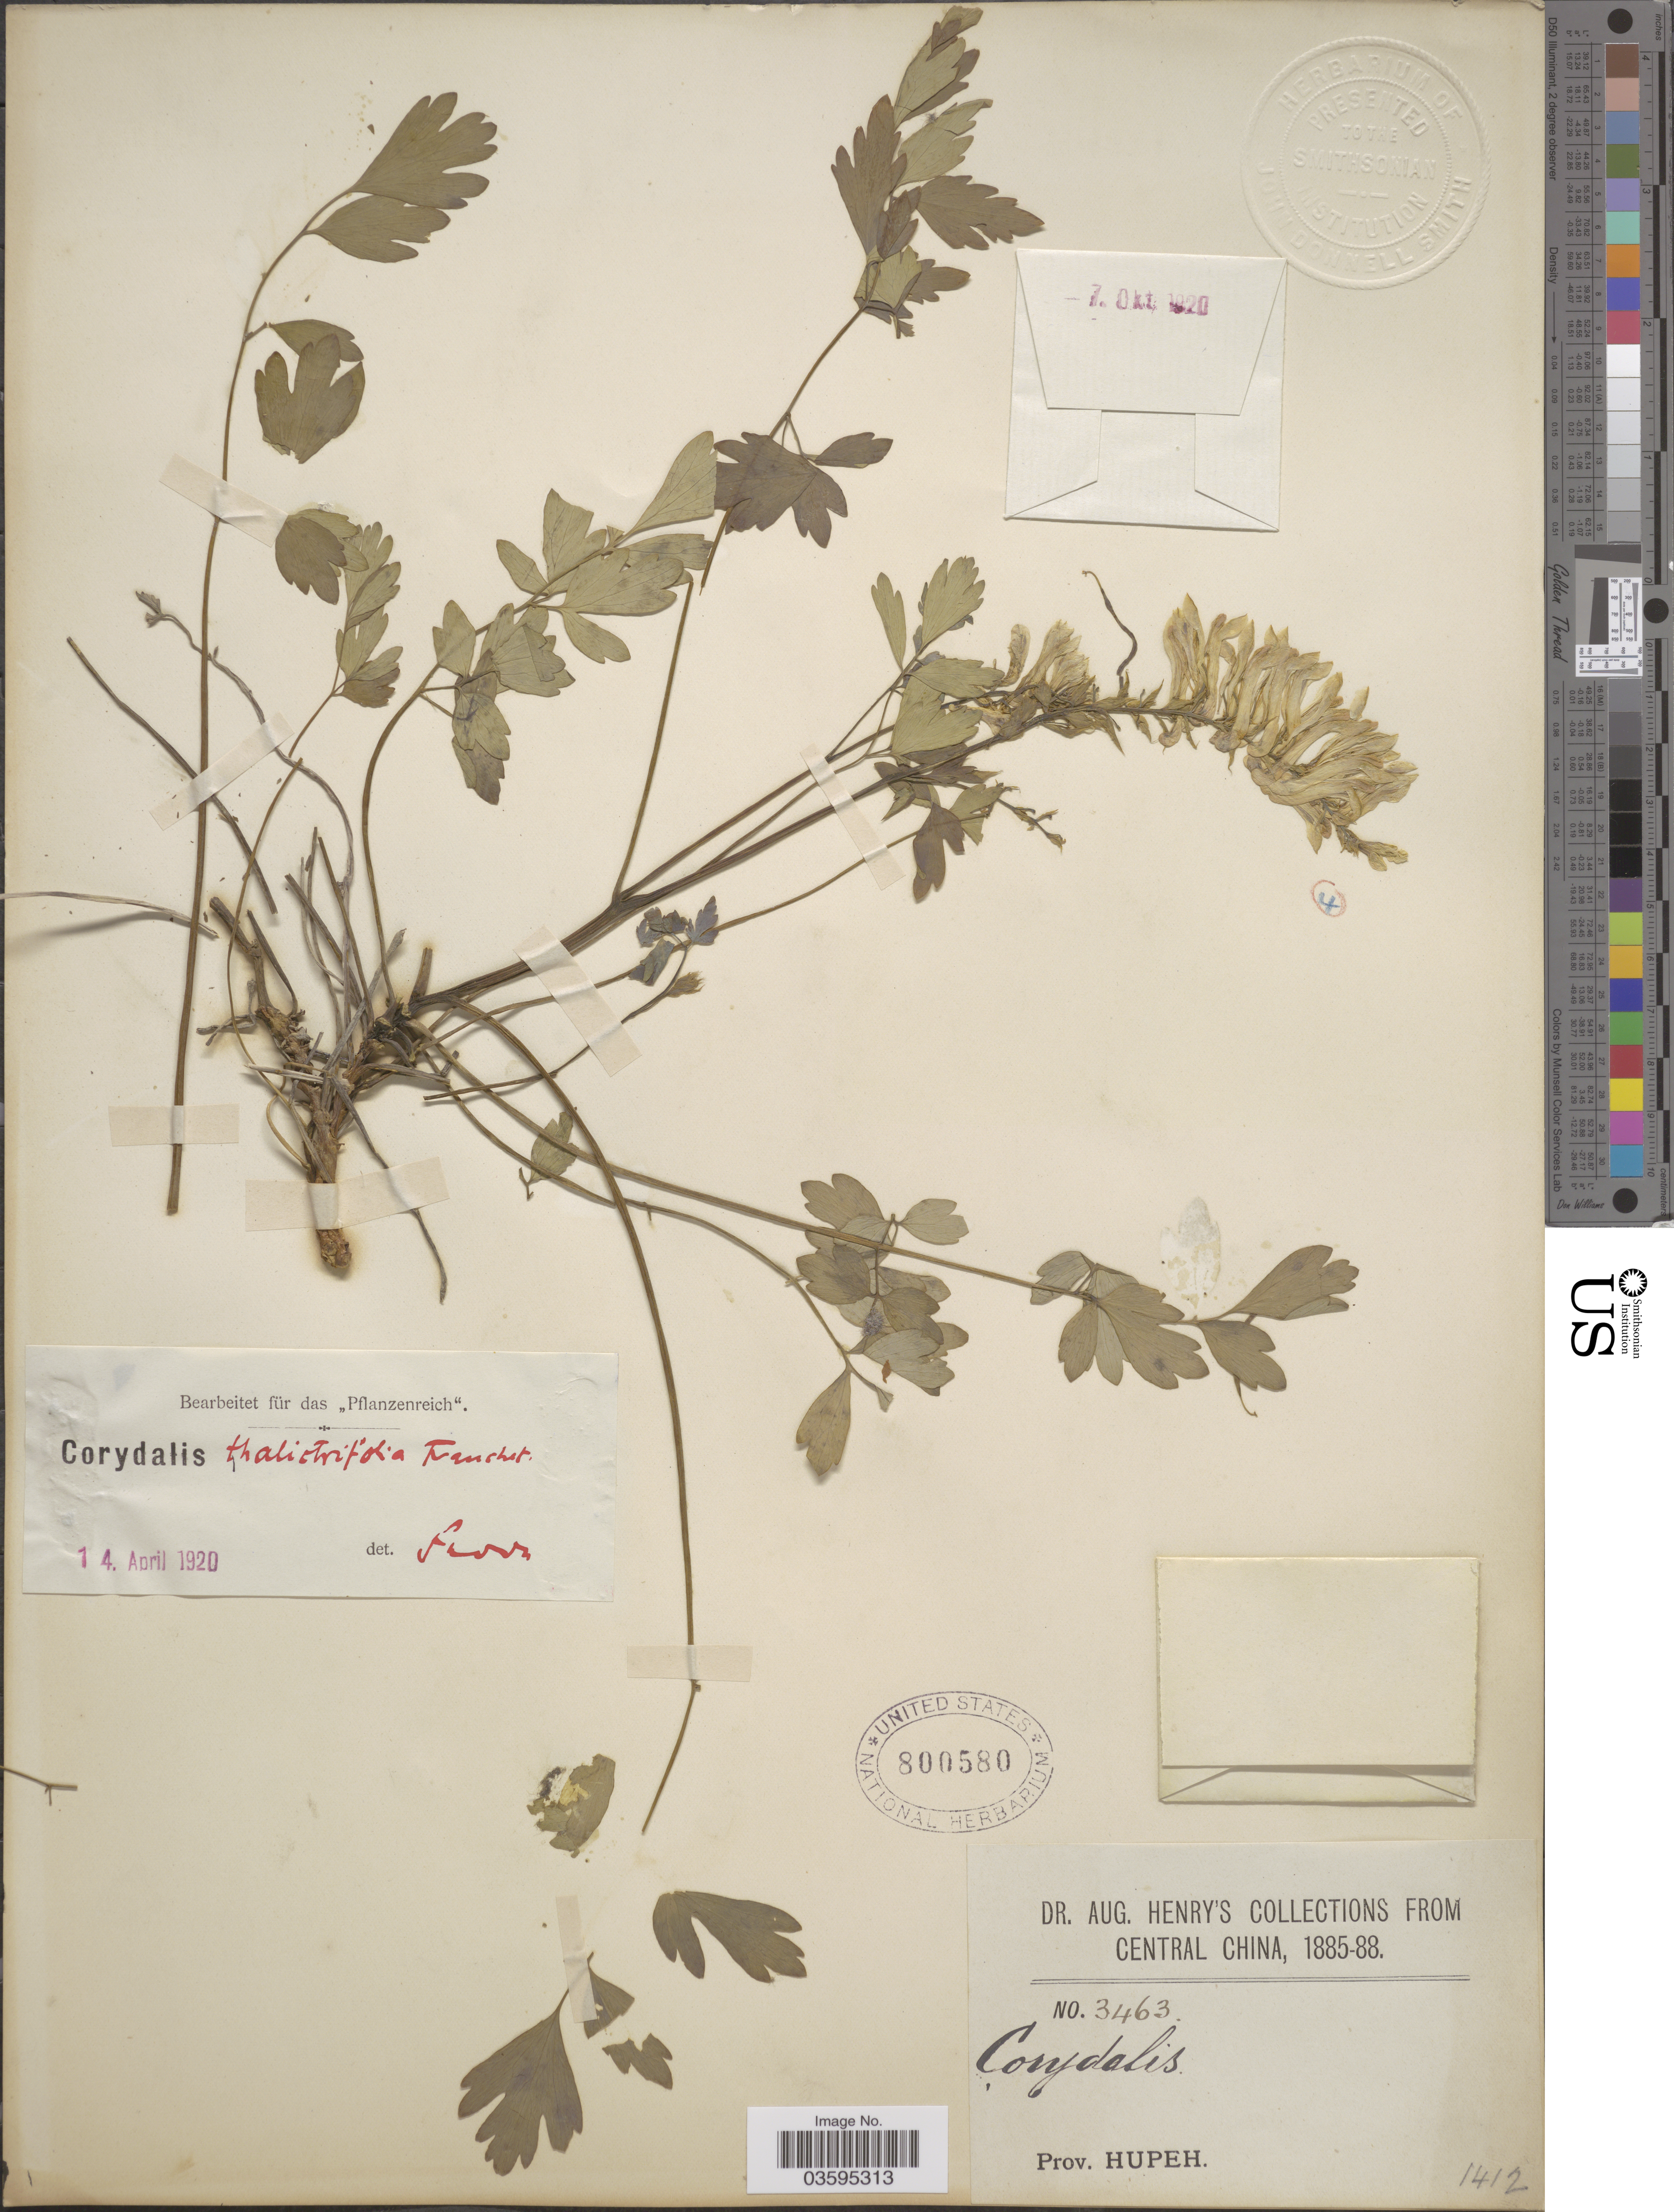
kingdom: Plantae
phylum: Tracheophyta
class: Magnoliopsida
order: Ranunculales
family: Papaveraceae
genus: Corydalis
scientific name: Corydalis thalictrifolia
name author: Jameson ex Regel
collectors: A. Henry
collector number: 3463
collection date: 1885/1888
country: China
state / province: Hubei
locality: Central China. Prov. Hupeh.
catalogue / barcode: US 800580